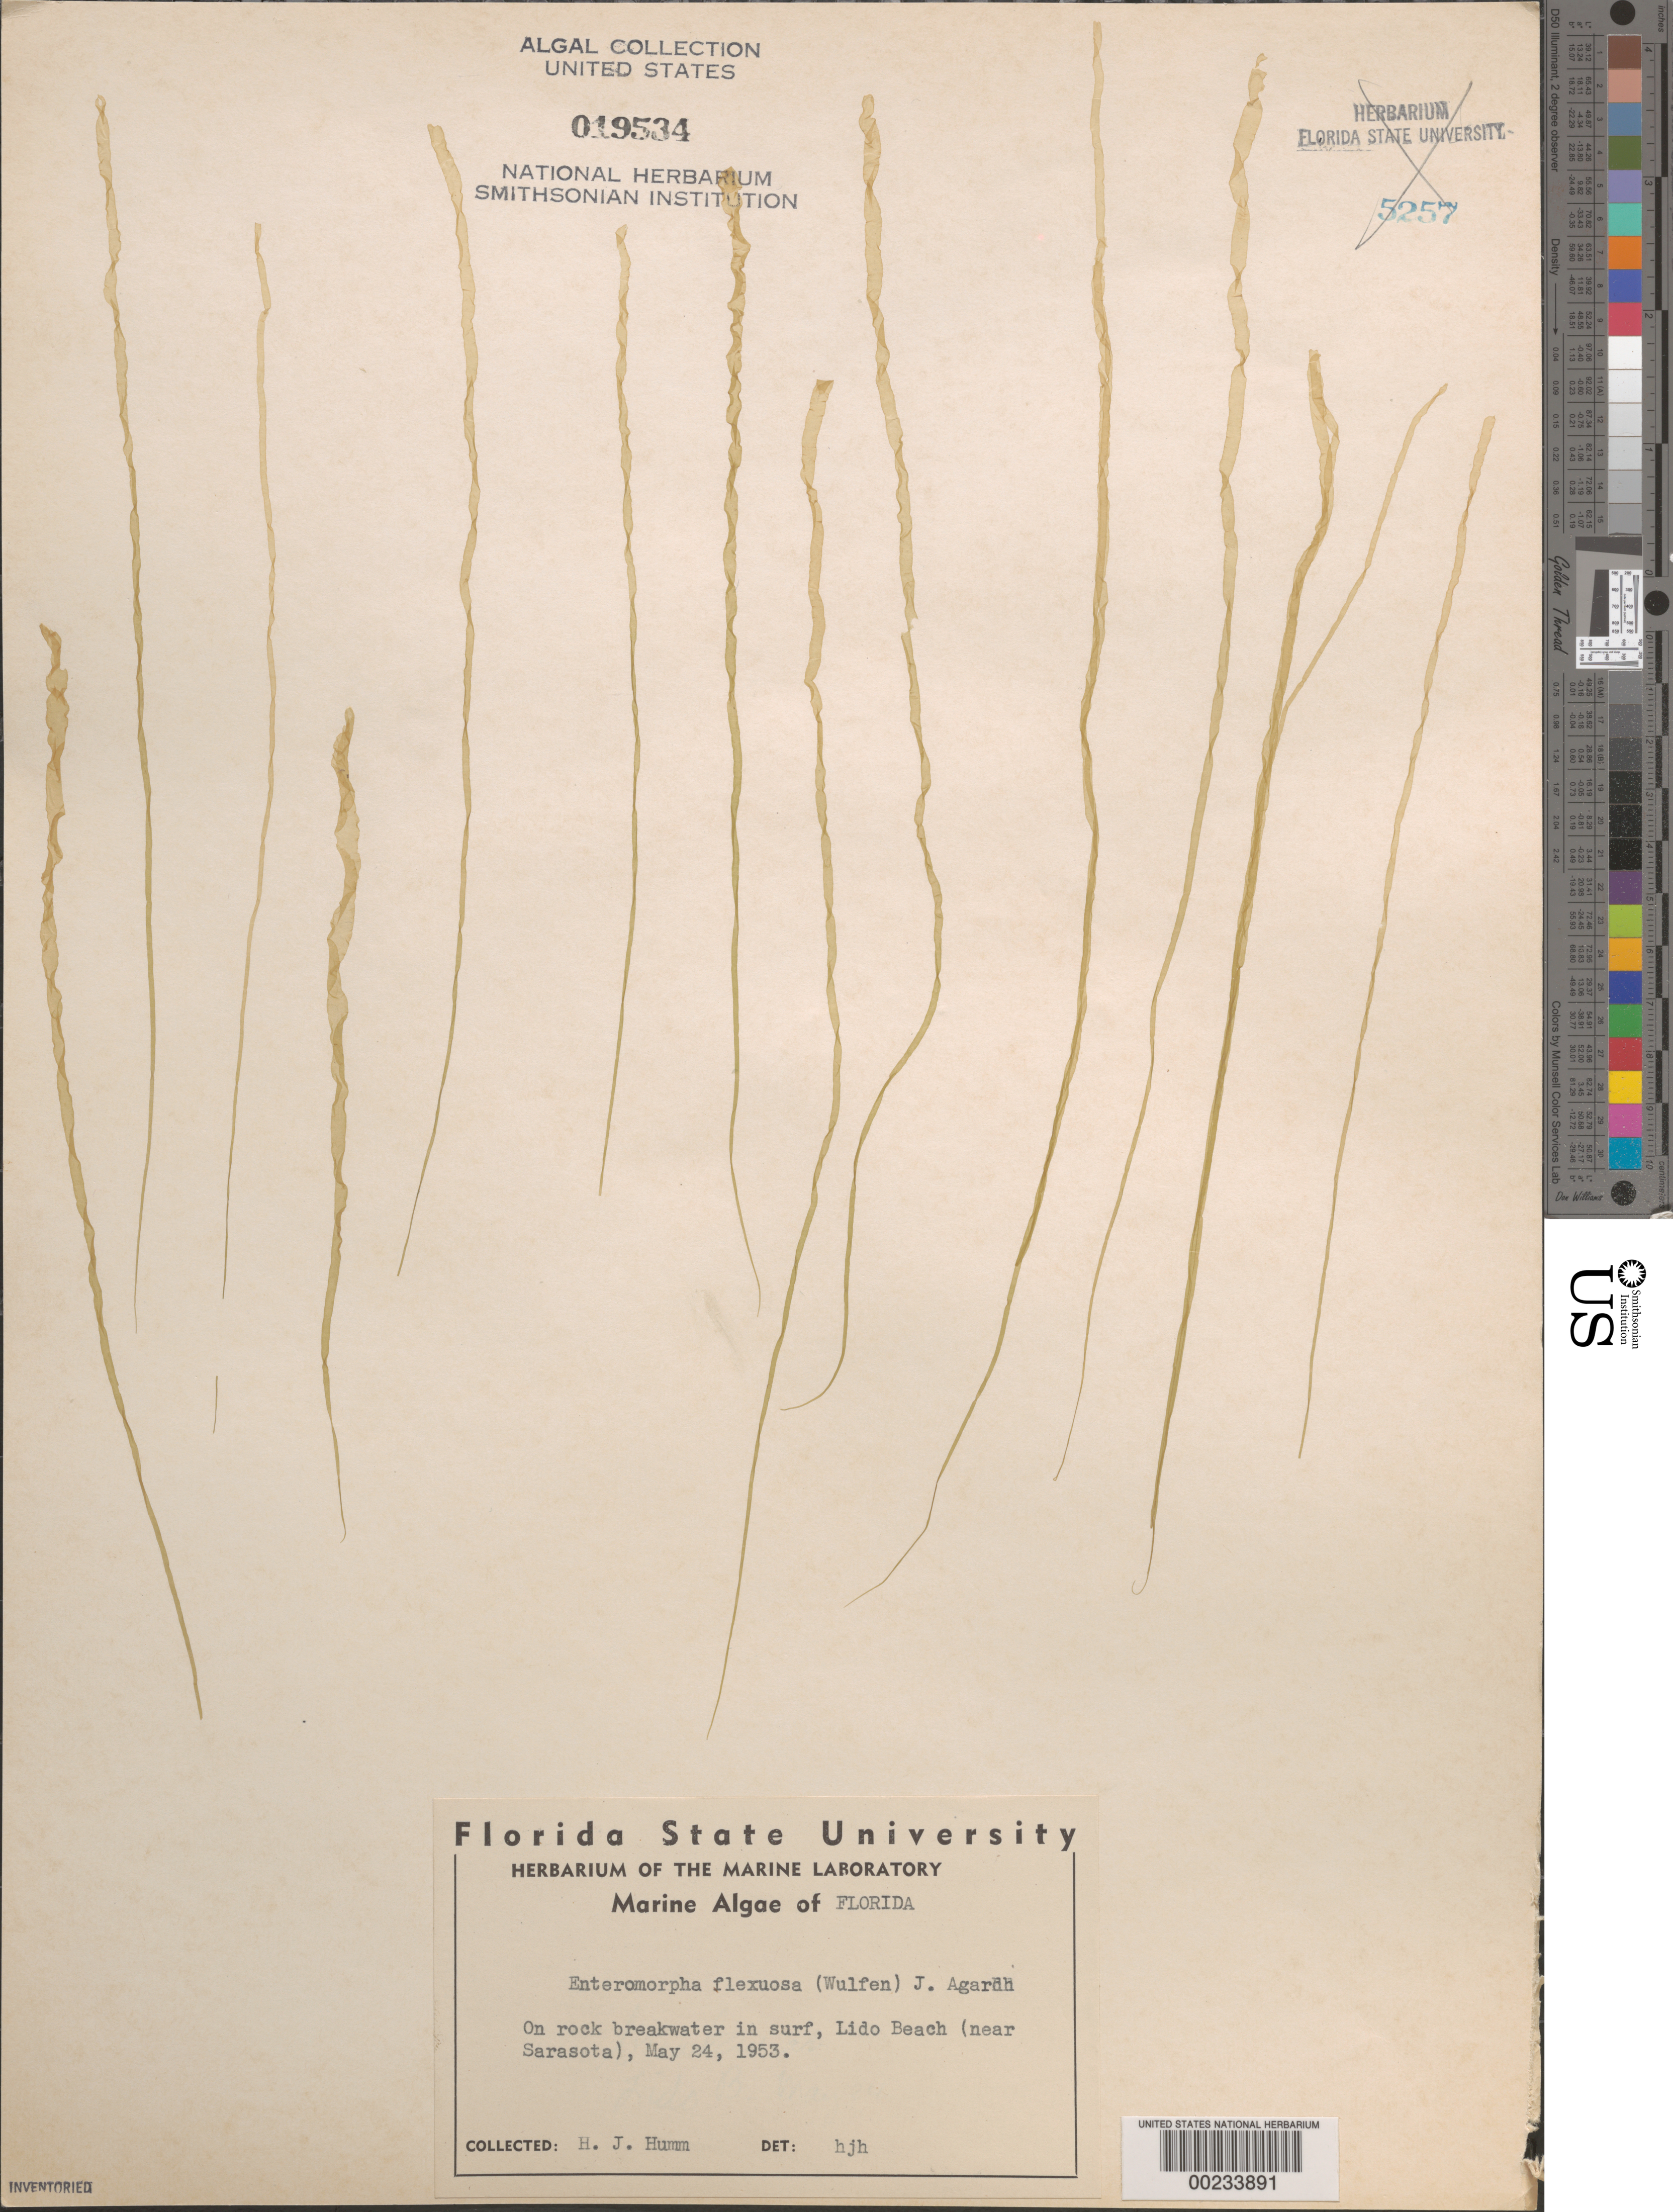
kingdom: Plantae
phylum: Chlorophyta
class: Ulvophyceae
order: Ulvales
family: Ulvaceae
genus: Ulva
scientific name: Ulva flexuosa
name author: Wulfen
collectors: H. J. Humm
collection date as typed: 24 May 1953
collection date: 1953-05-24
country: United States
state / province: Florida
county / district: Sarasota County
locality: Lido Beach near Sarasota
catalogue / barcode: US 19534